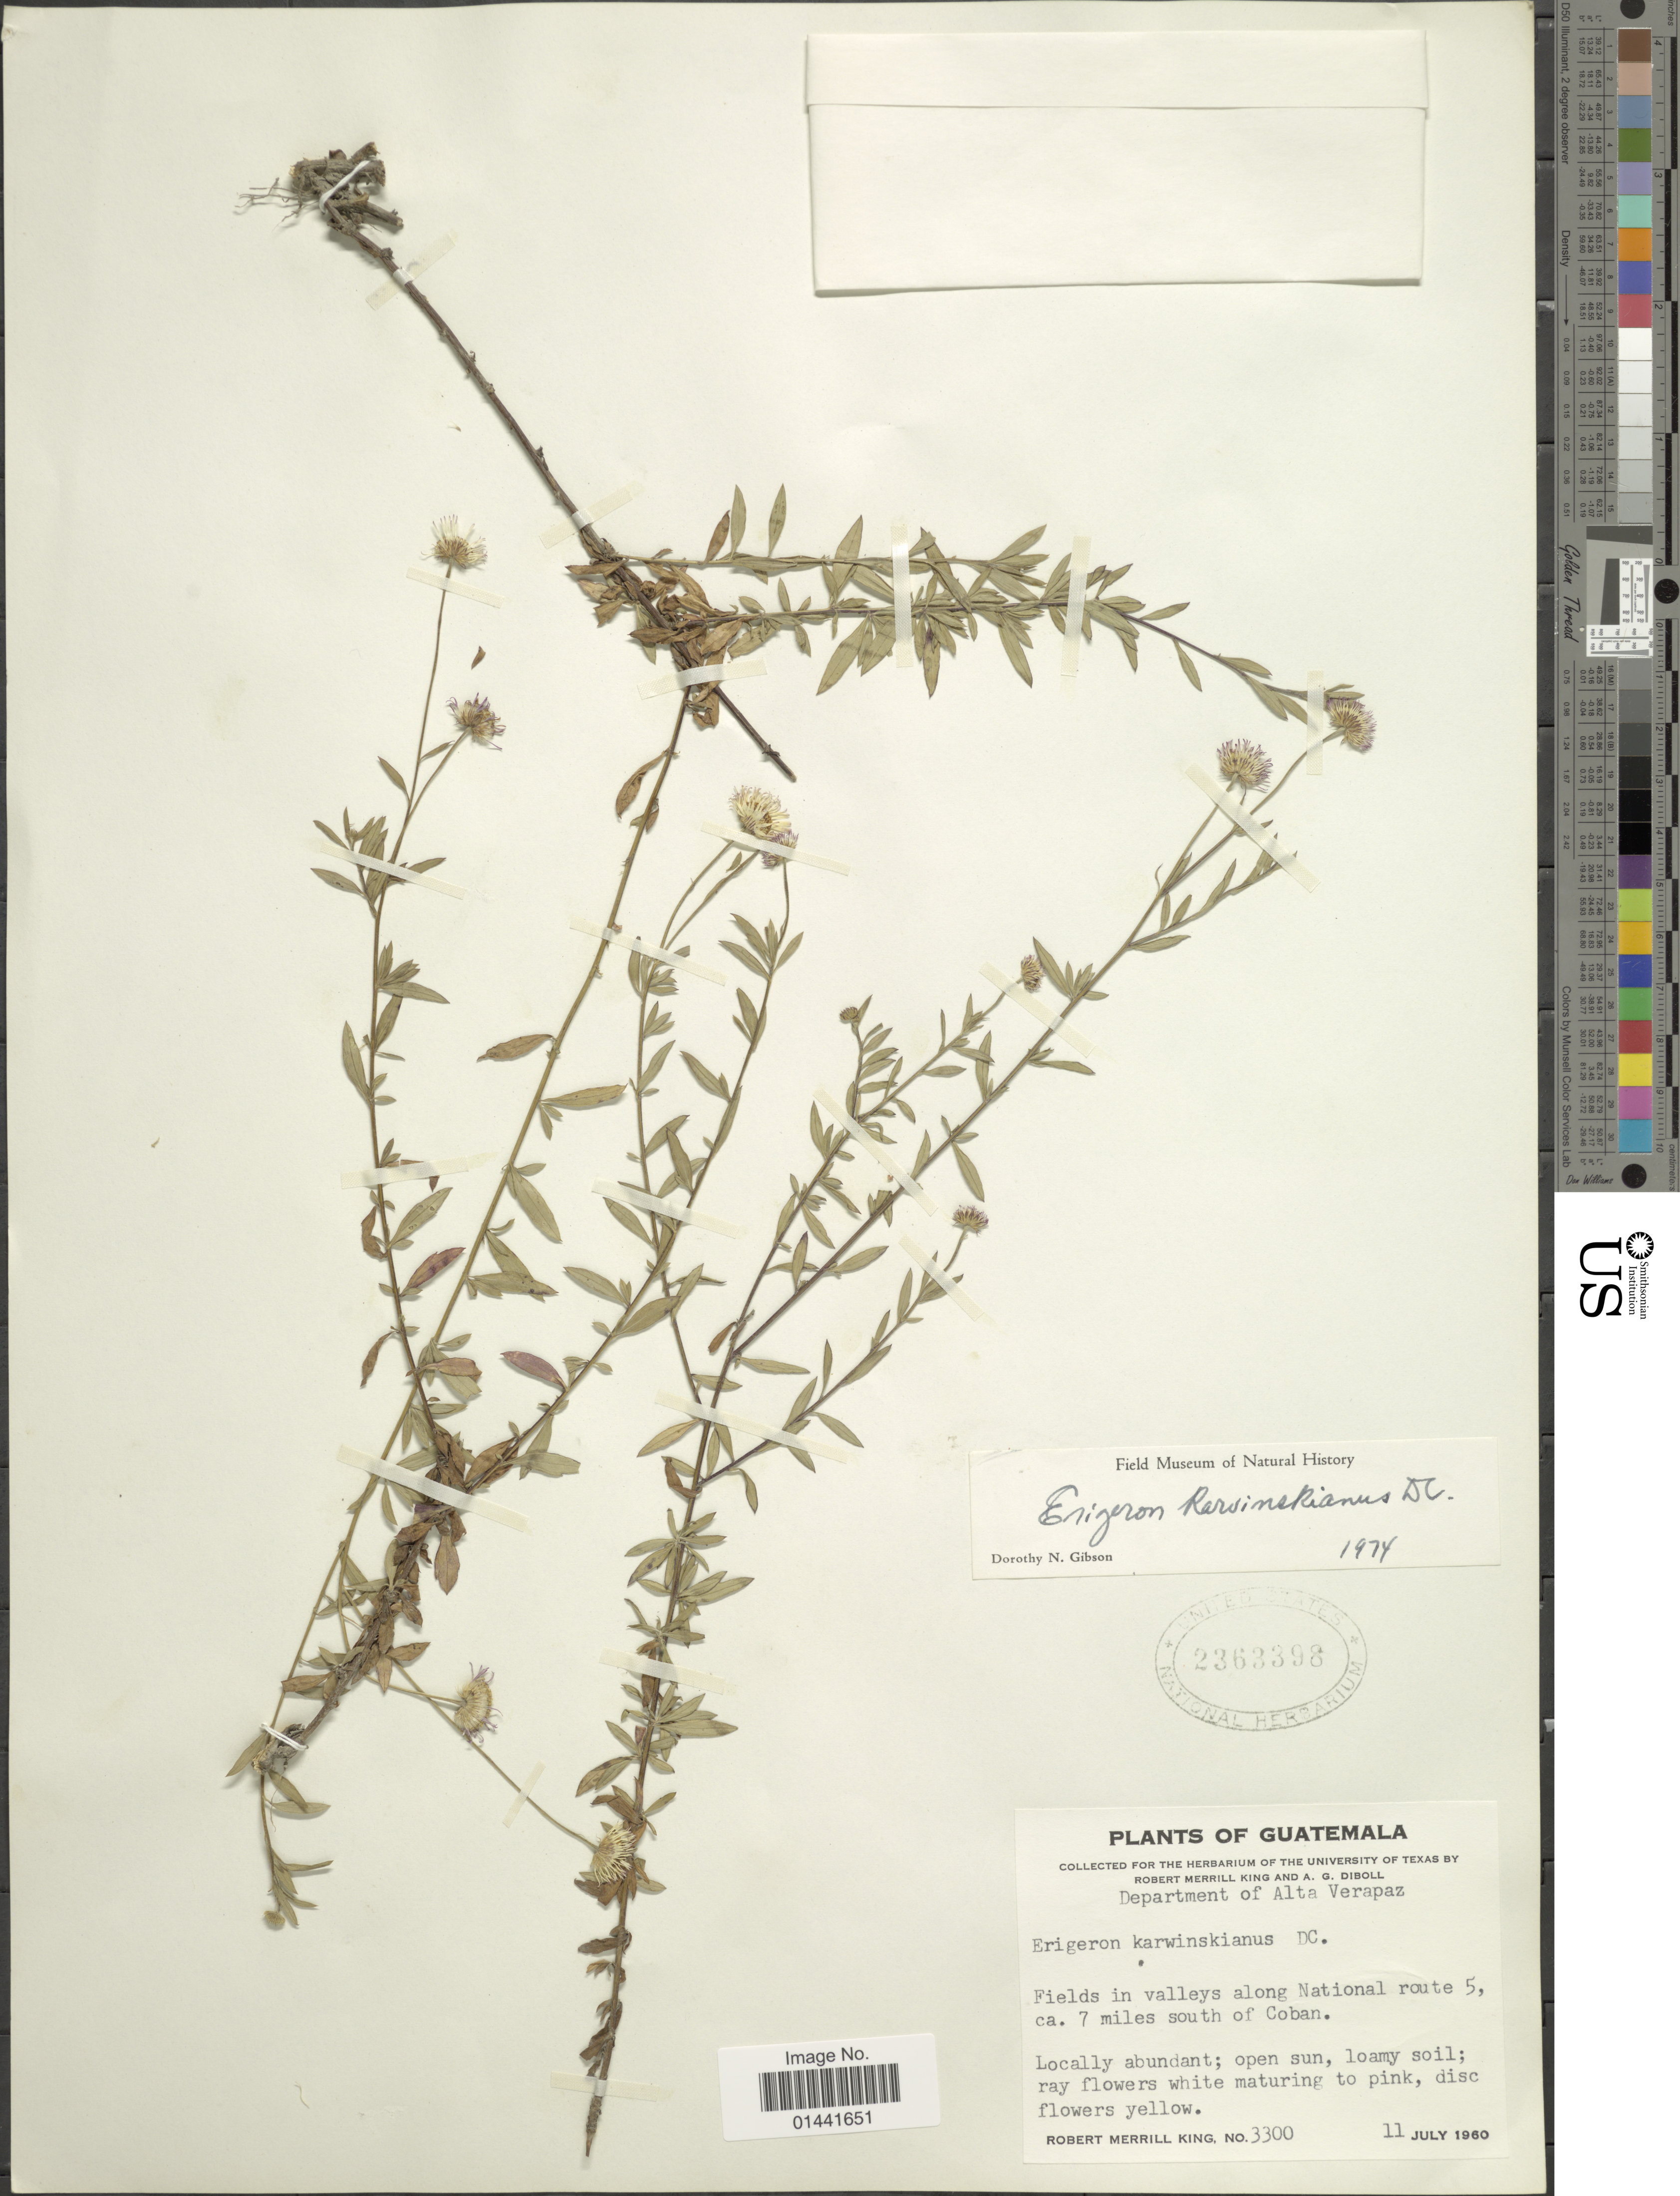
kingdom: Plantae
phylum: Tracheophyta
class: Magnoliopsida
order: Asterales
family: Asteraceae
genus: Erigeron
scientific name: Erigeron karvinskianus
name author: DC.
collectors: R. M. King & A. Diboll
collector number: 3300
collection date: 1960-07-11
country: Guatemala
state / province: Alta Verapaz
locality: Fields in valley along National route 5, ca. 7 miles South of Coban, locally abundant; open sun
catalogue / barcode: US 2363398